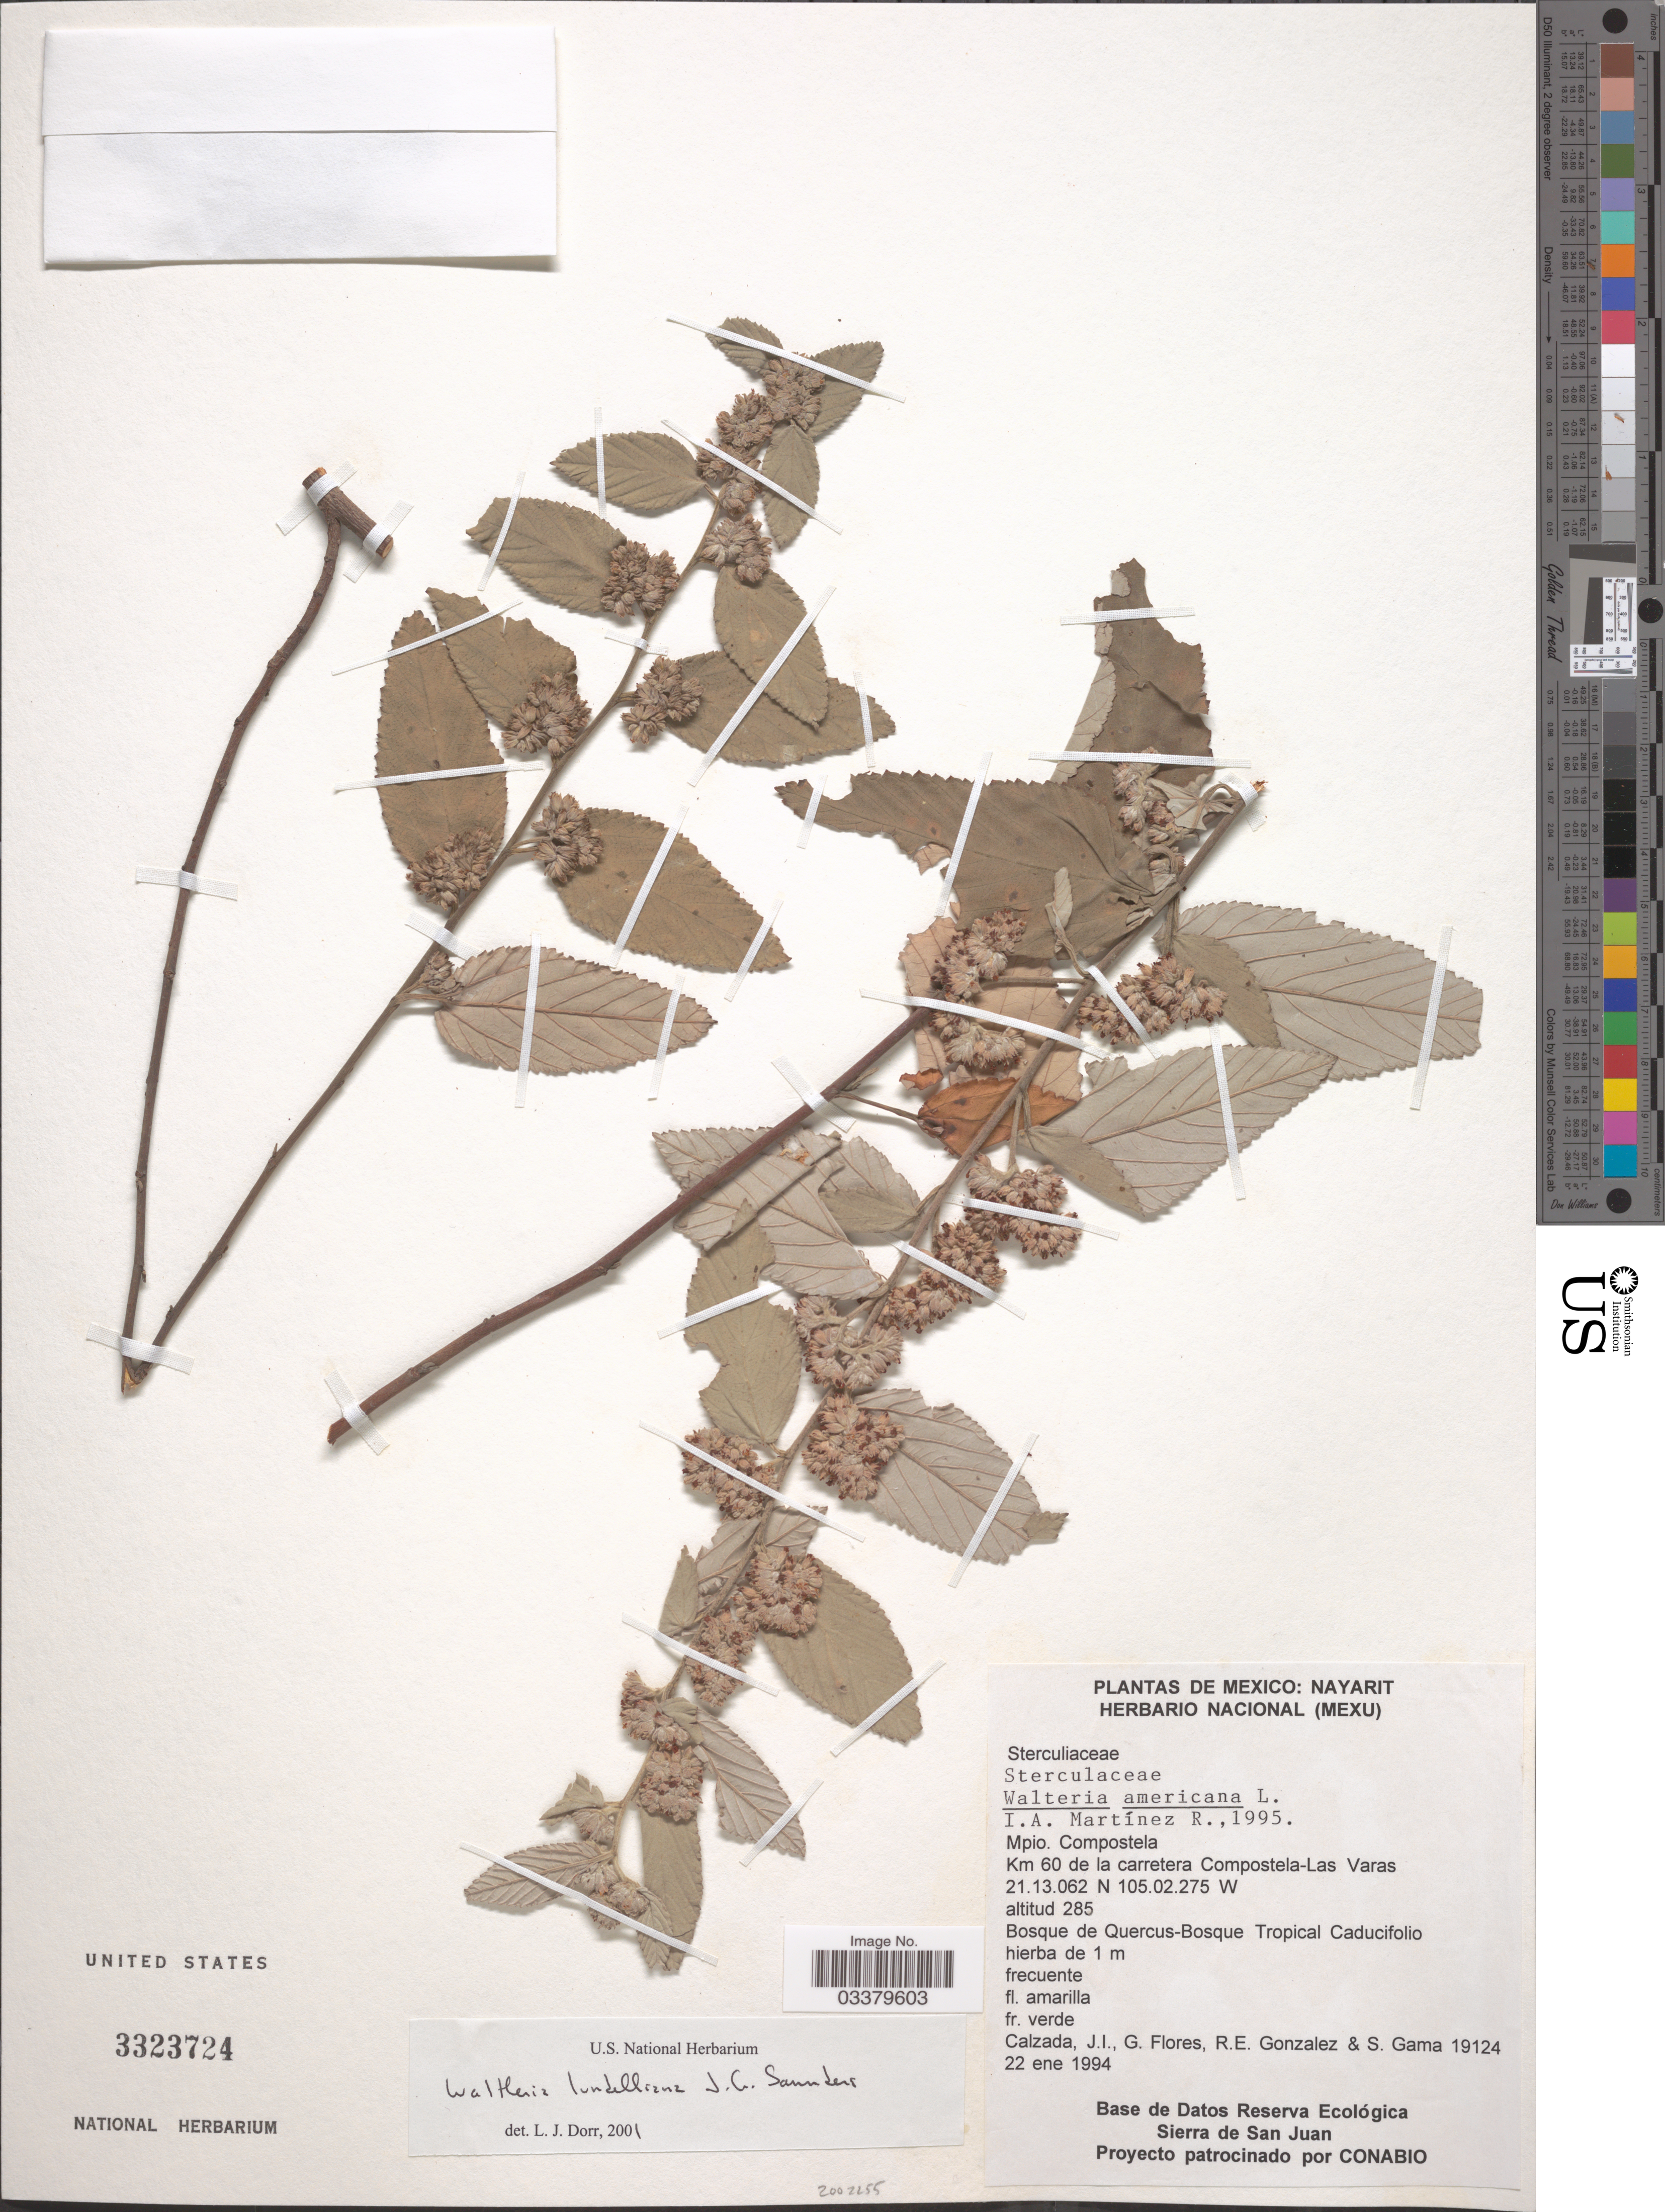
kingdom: Plantae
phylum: Tracheophyta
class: Magnoliopsida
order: Malvales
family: Malvaceae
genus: Waltheria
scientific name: Waltheria lundelliana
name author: J.G. Saunders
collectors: J. I. Calzada, G. Flores F., R. Gonzalez & S. Gama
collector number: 19124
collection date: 1994-01-22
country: Mexico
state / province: Nayarit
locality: Mpio. Compostela. Km 60 de la carretera Compostela-Las Varas.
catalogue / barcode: US 3323724